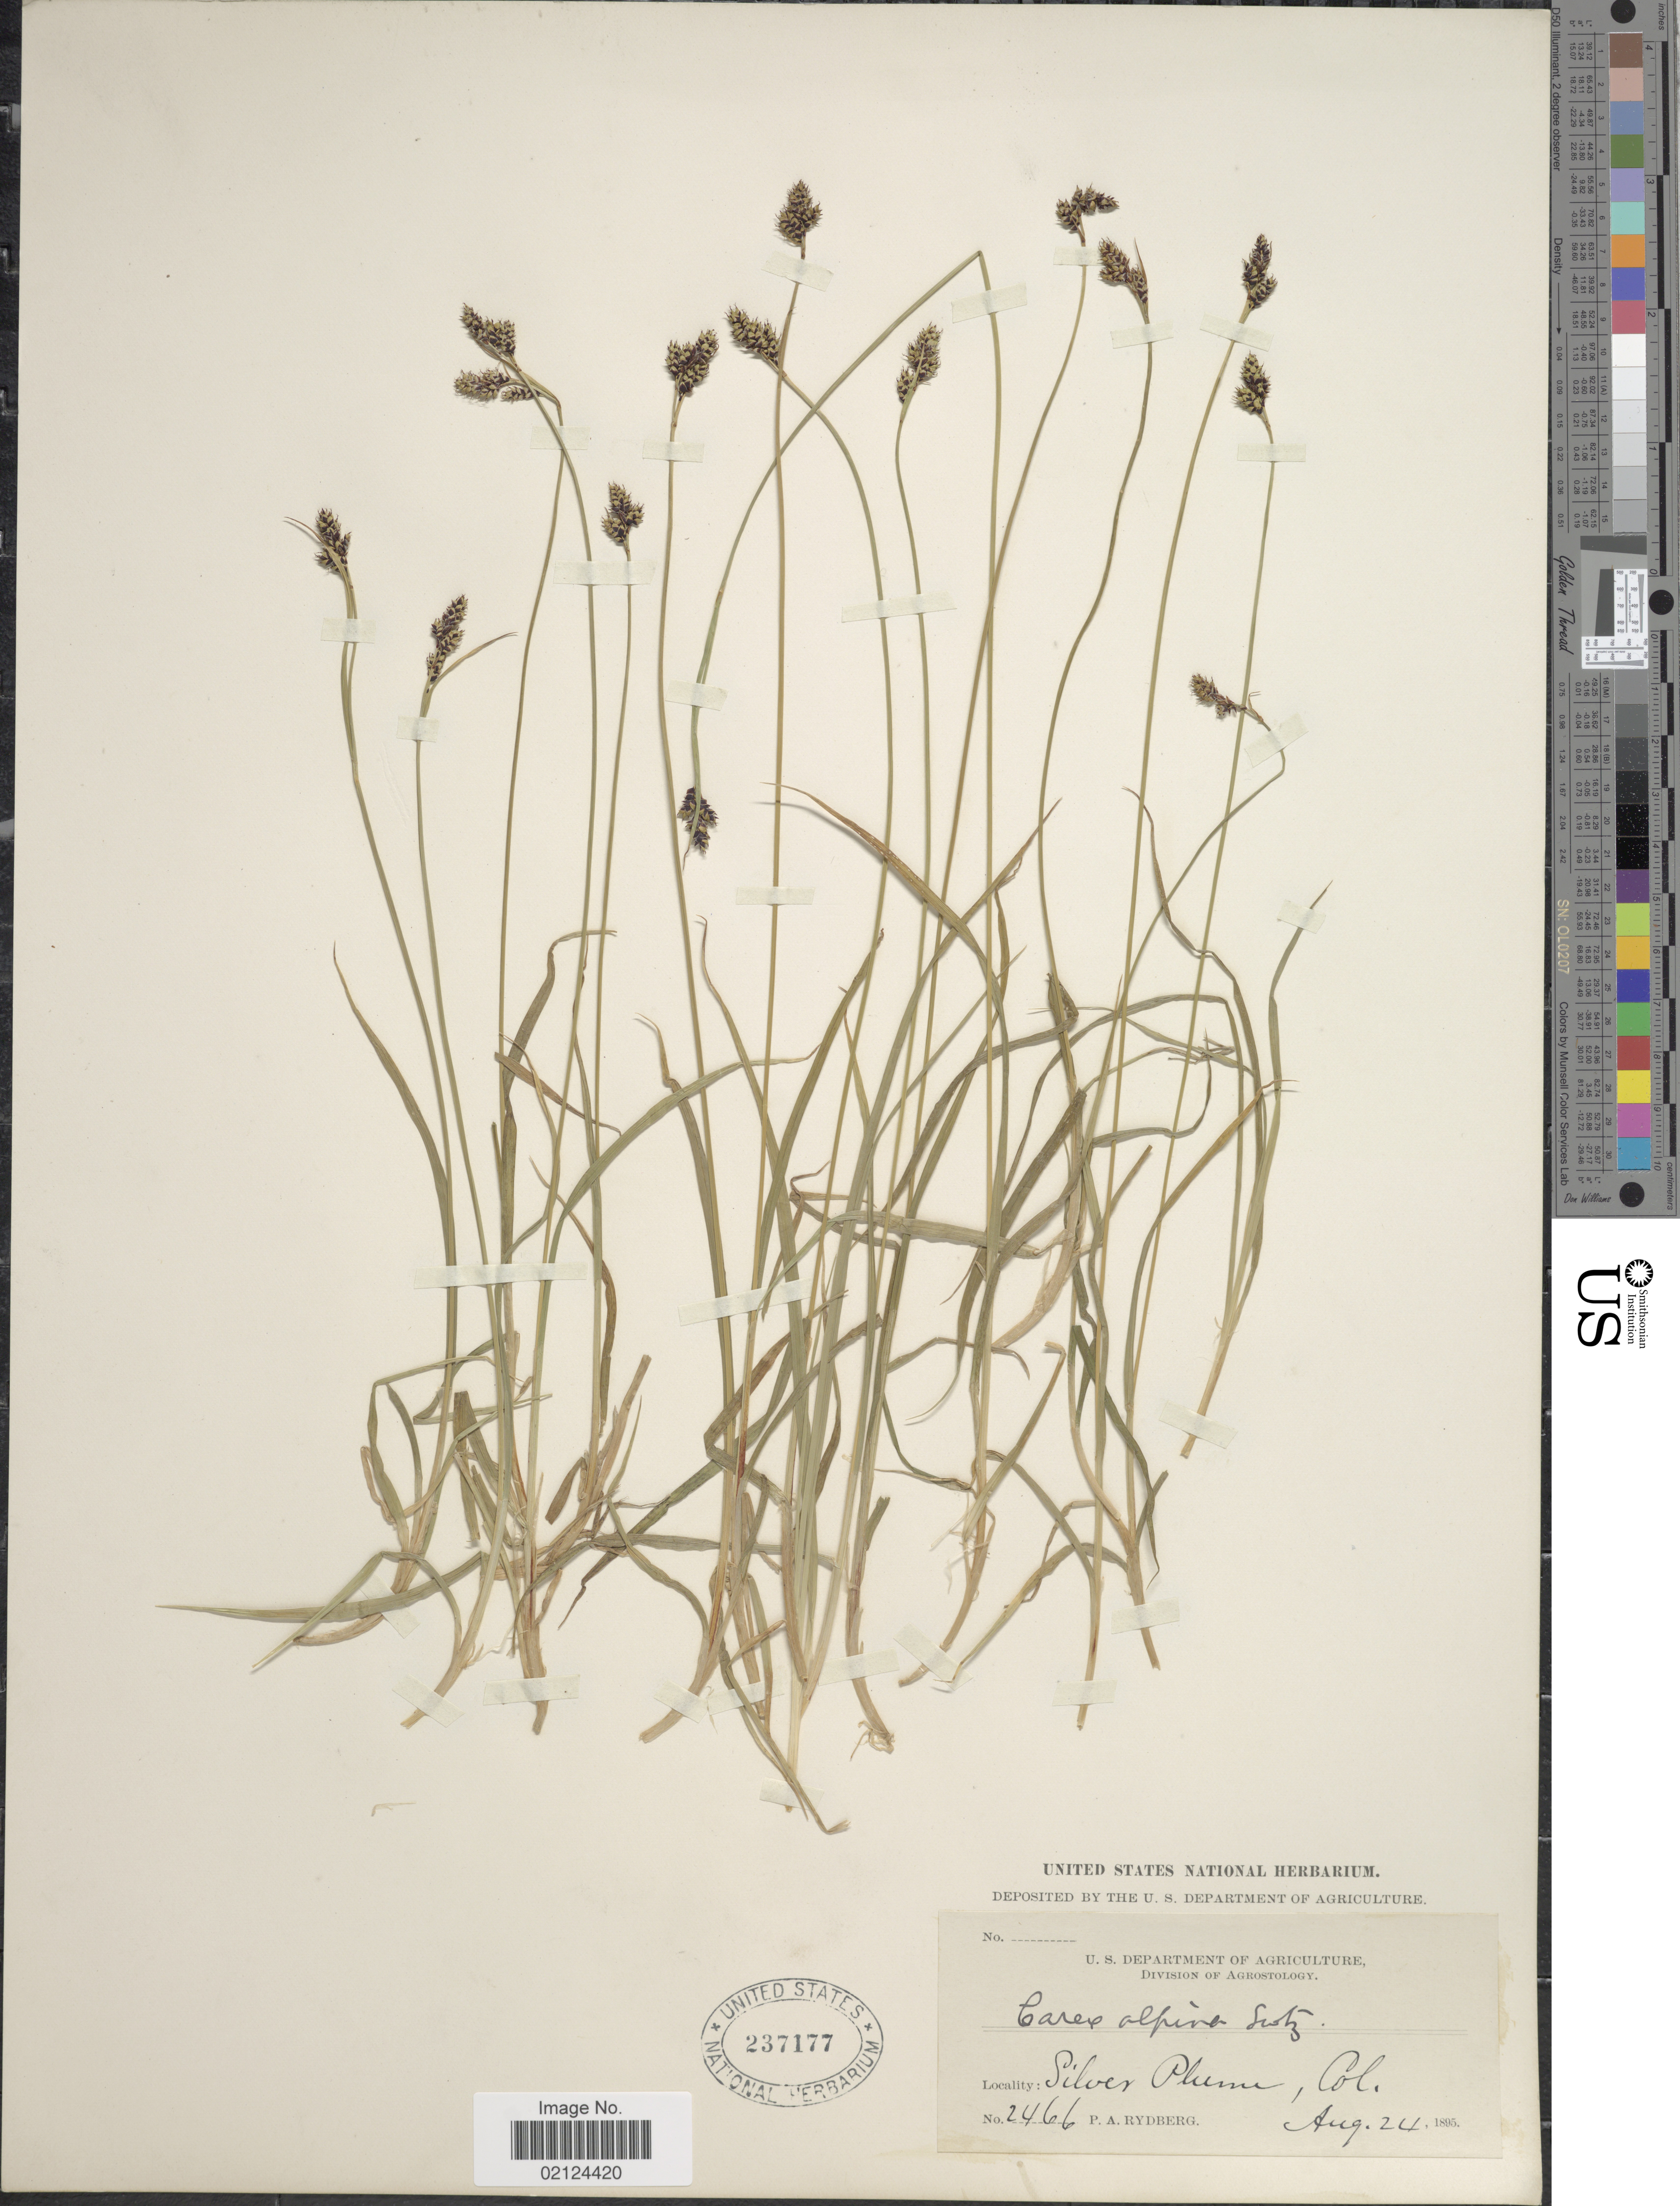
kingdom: Plantae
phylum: Tracheophyta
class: Liliopsida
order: Poales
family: Cyperaceae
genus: Carex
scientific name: Carex media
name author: R. Br.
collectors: P. A. Rydberg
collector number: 2466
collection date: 1895-08-24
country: United States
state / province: Colorado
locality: Silver Plum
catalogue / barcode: US 237177